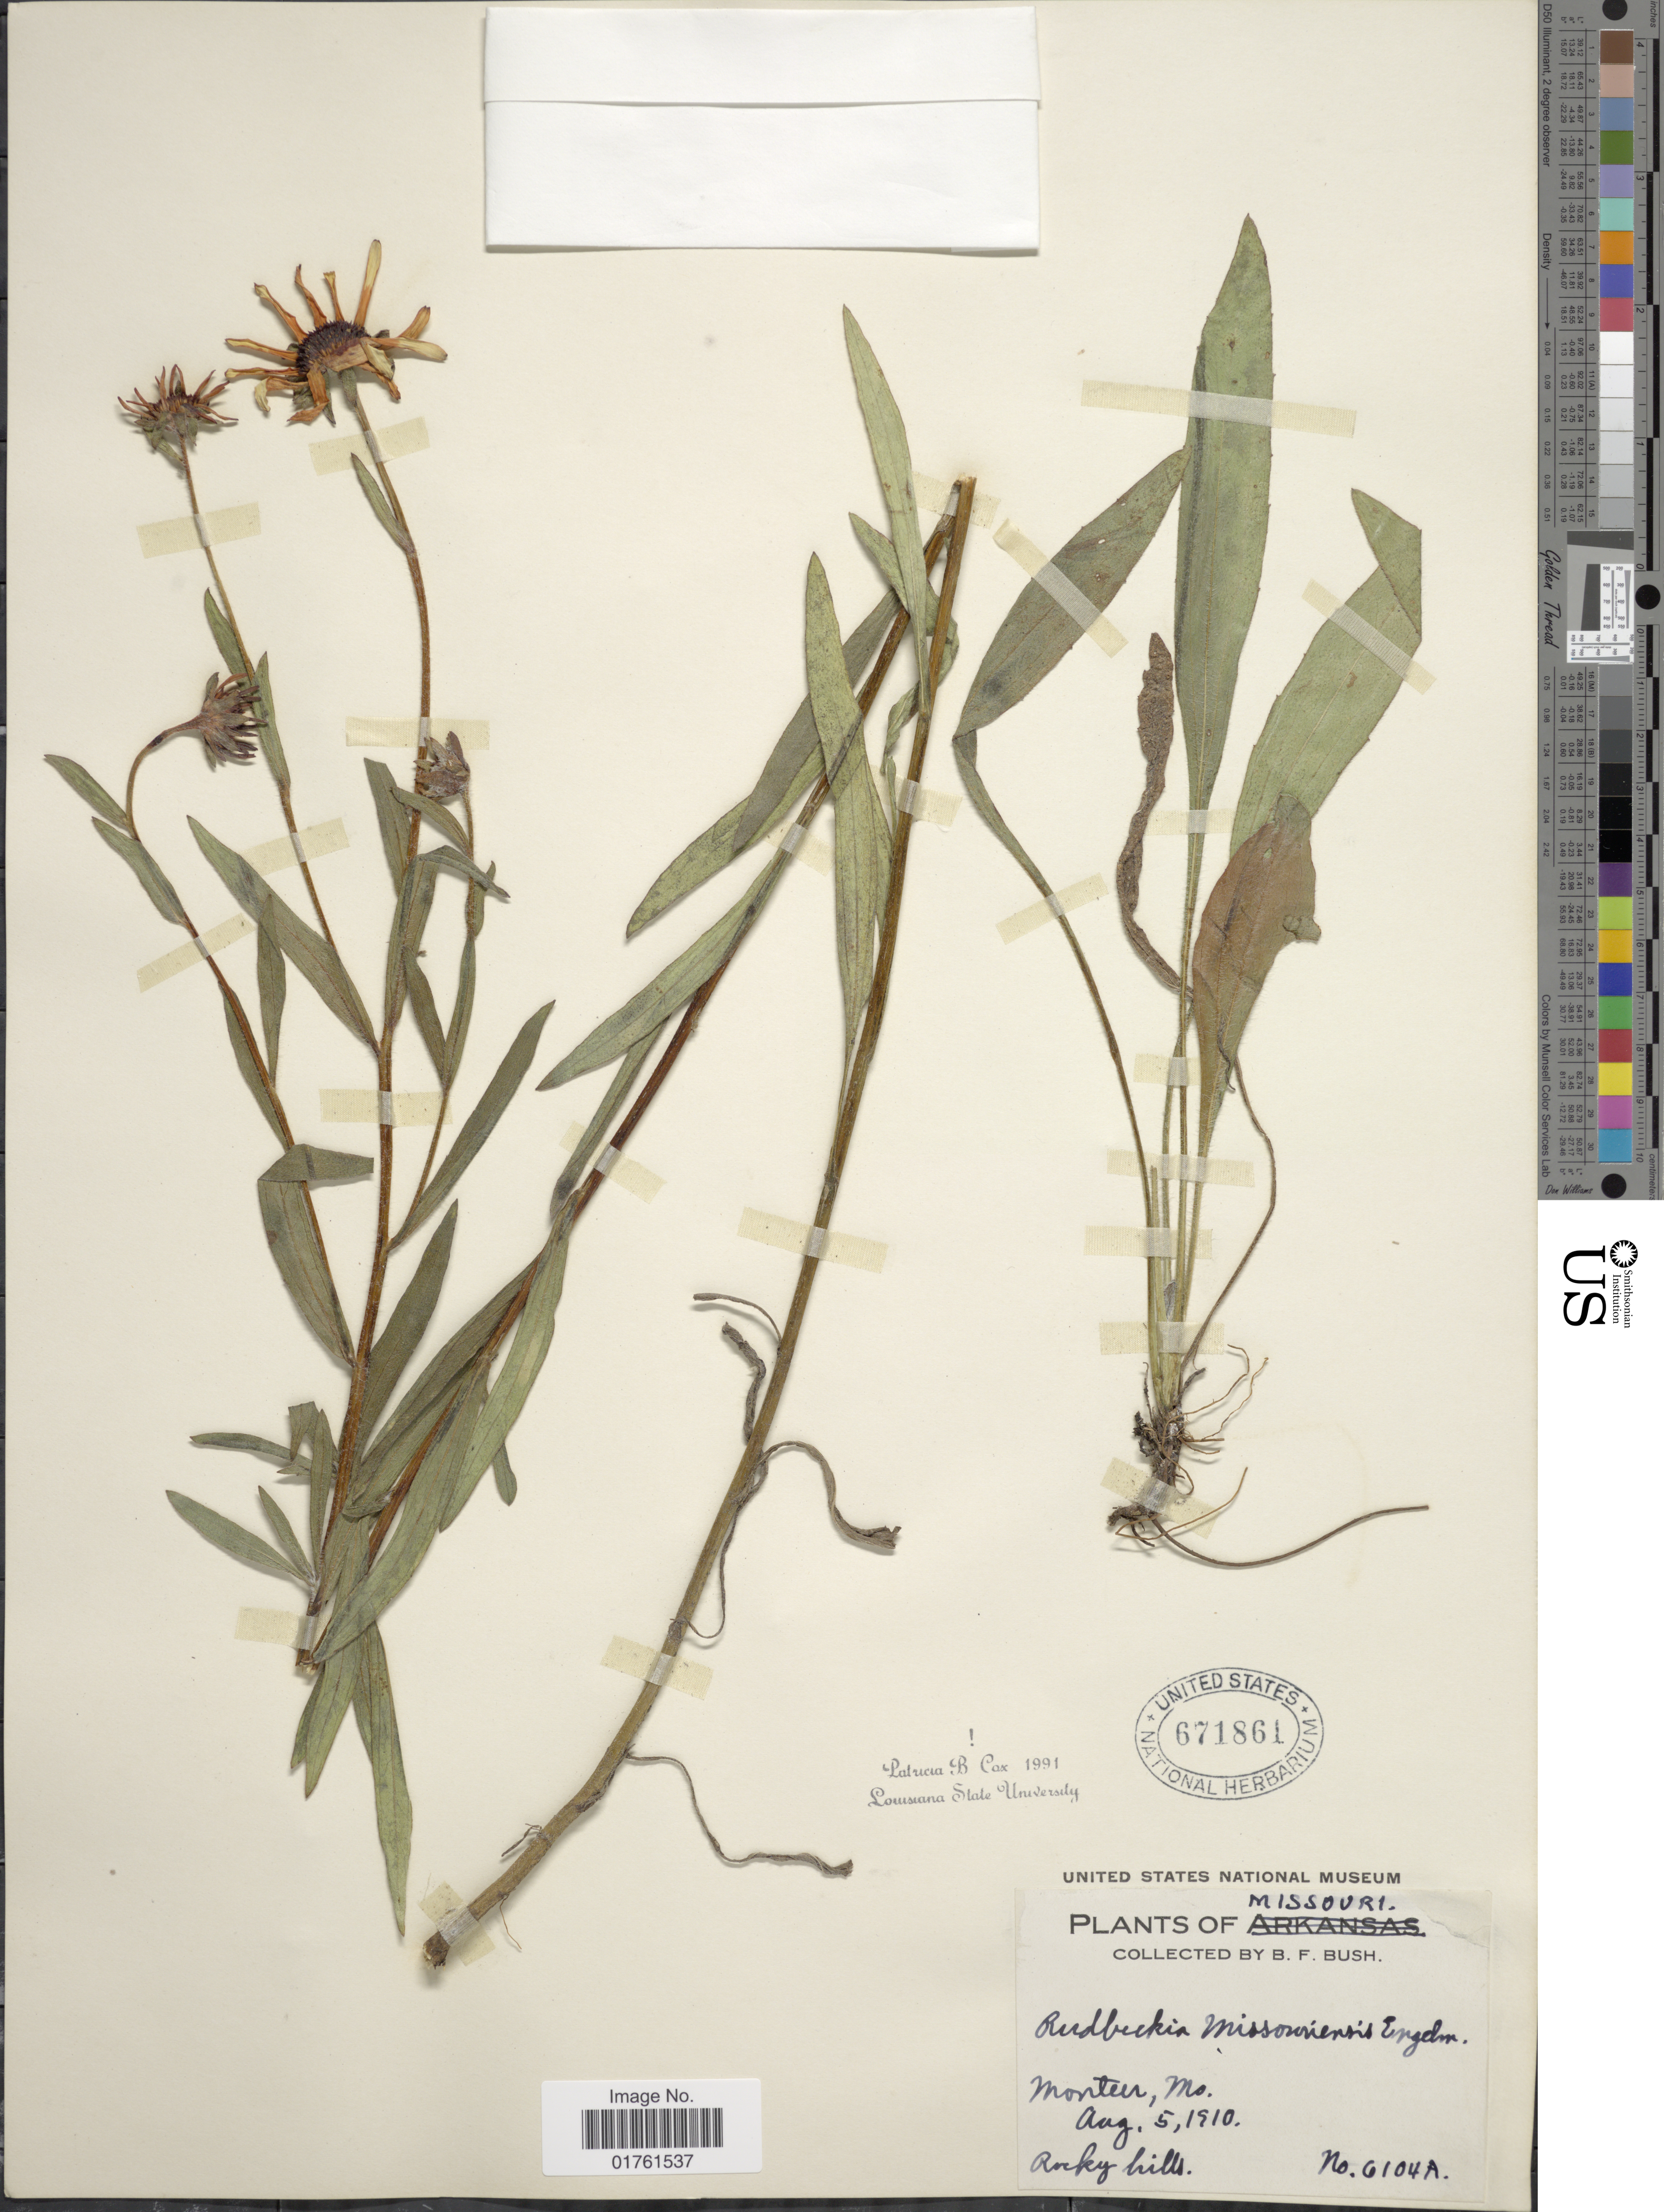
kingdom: Plantae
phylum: Tracheophyta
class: Magnoliopsida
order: Asterales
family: Asteraceae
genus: Rudbeckia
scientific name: Rudbeckia missouriensis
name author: Engelm. ex C.L. Boynton & Beadle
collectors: B. F. Bush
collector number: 6104A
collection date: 1910-08-05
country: United States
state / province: Missouri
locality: Monteer, Rocky hills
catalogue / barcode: US 671861